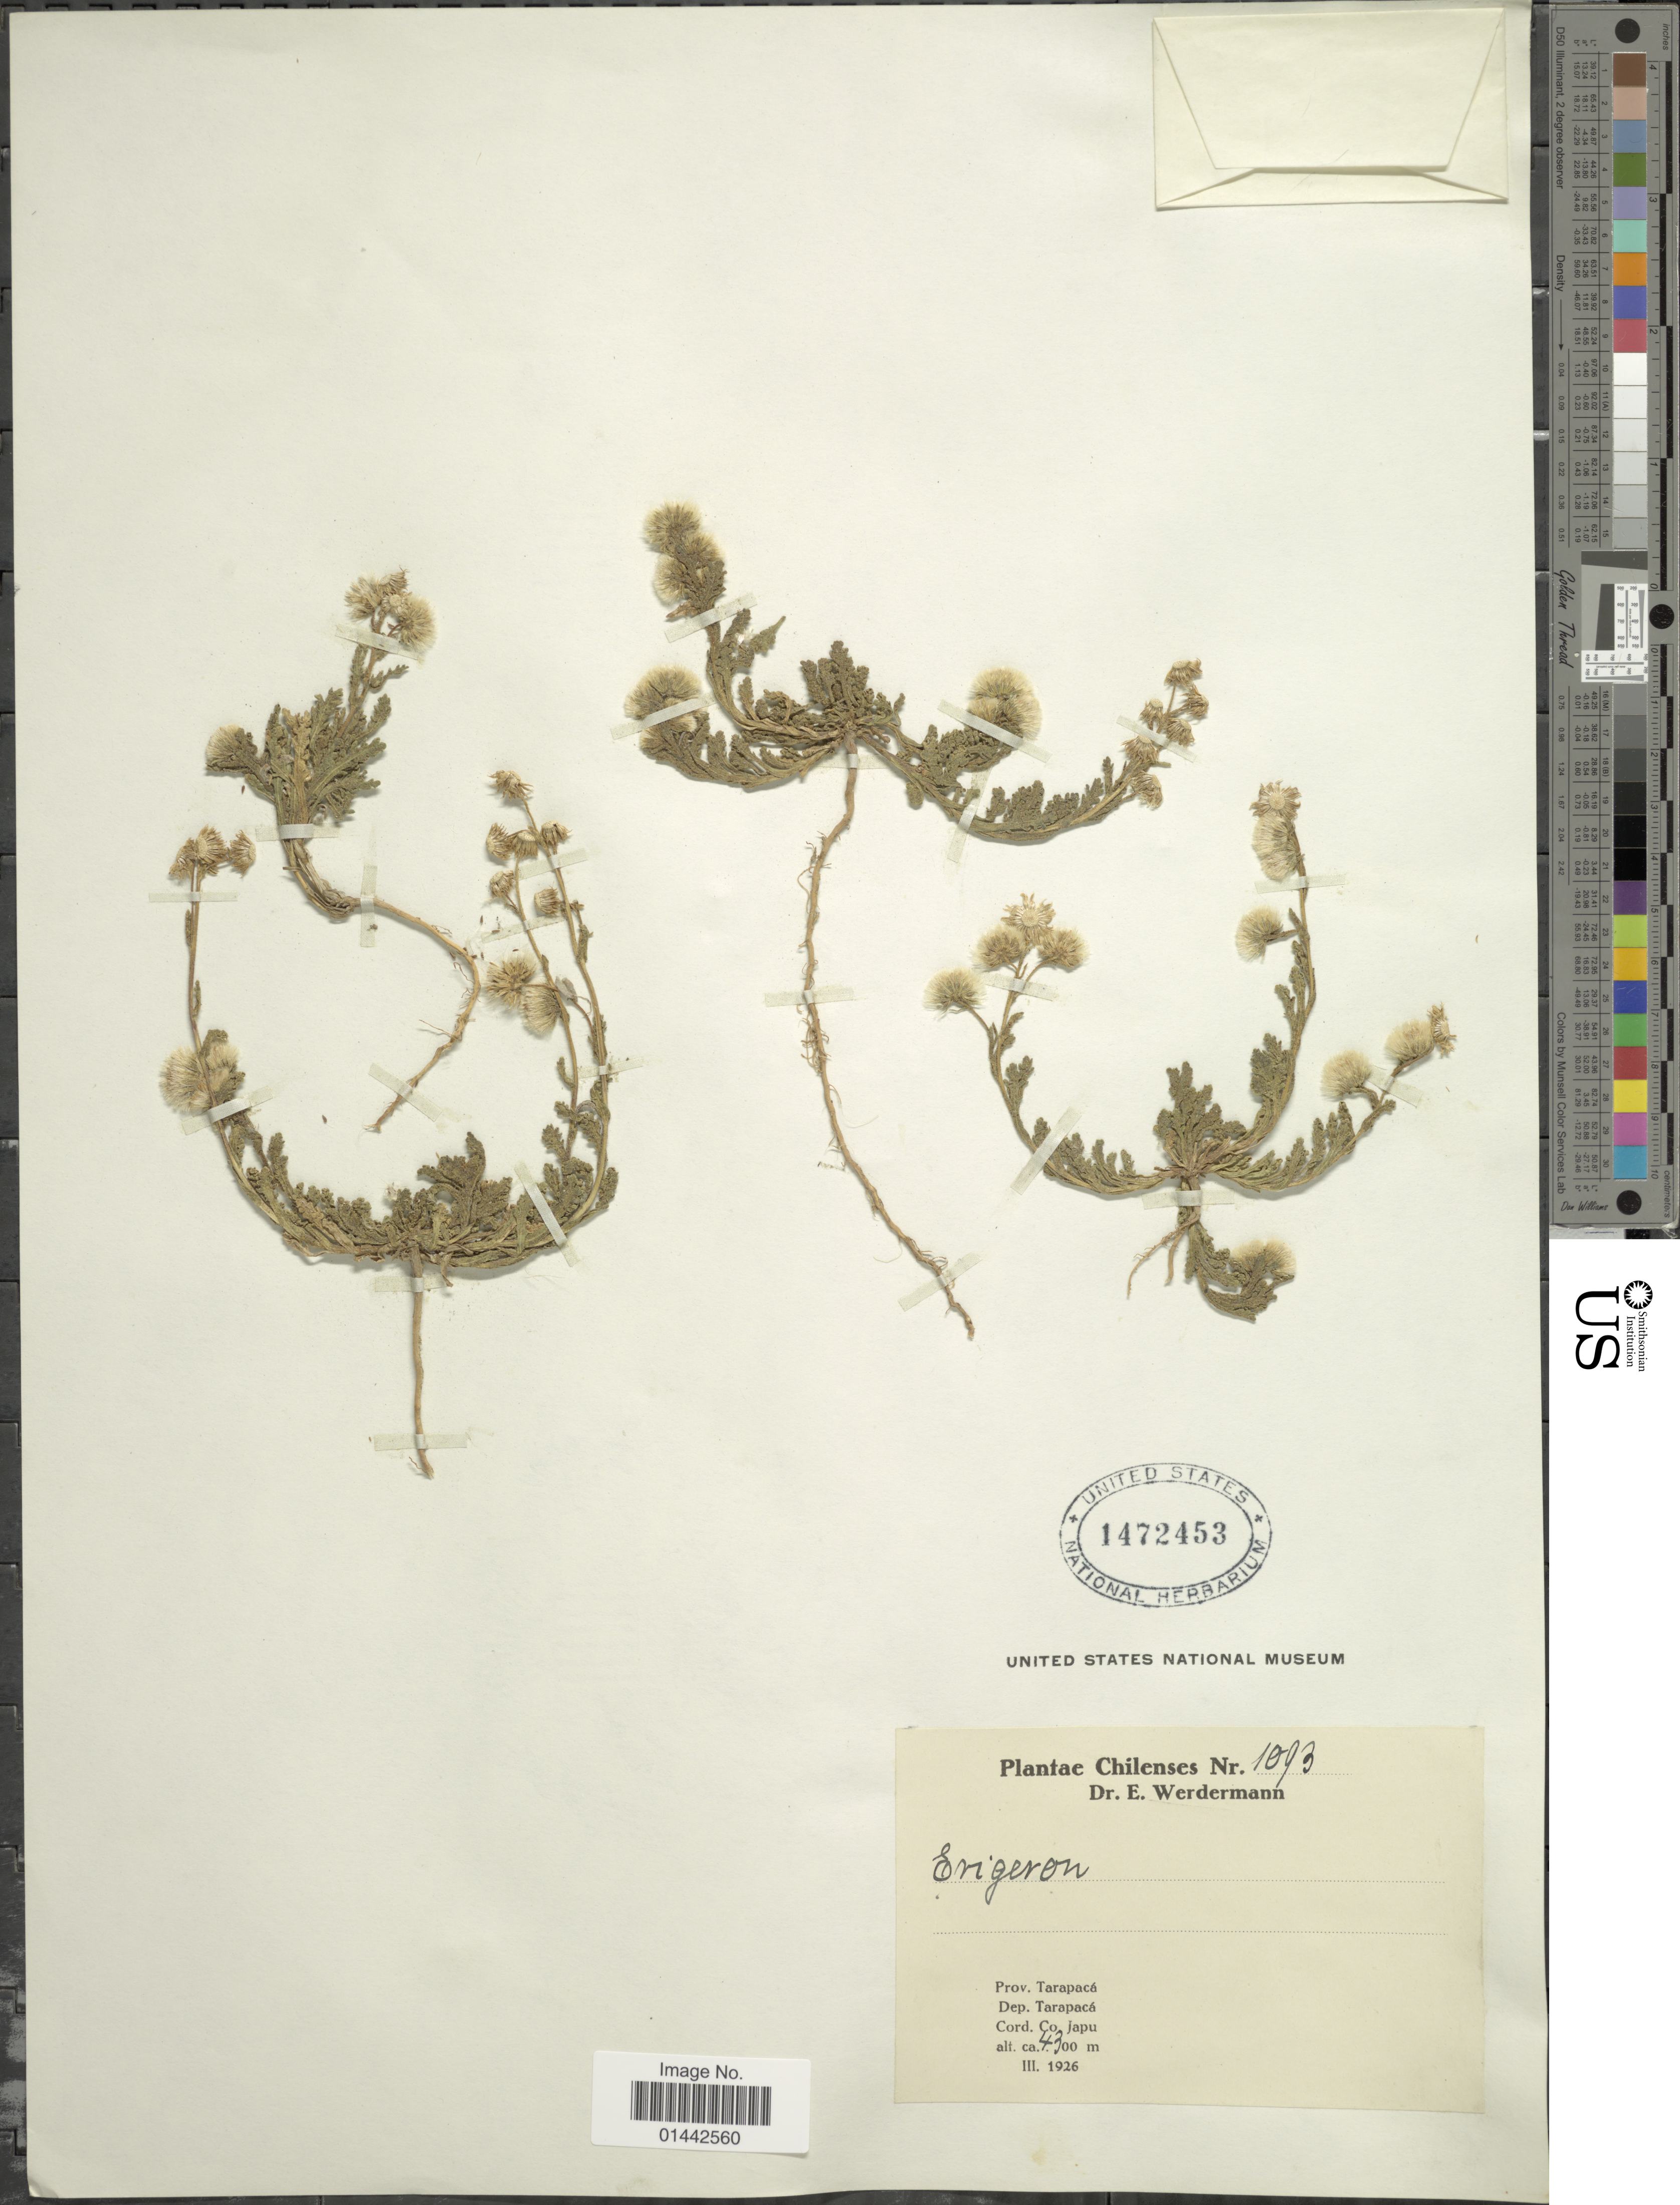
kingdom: Plantae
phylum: Tracheophyta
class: Magnoliopsida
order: Asterales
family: Asteraceae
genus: Erigeron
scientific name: Erigeron sp.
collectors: E. Werdermann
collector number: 1093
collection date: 1926-03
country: Chile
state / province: Tarapacá (I)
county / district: Tarapacá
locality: Co. Japu.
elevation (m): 4300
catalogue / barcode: US 1472453